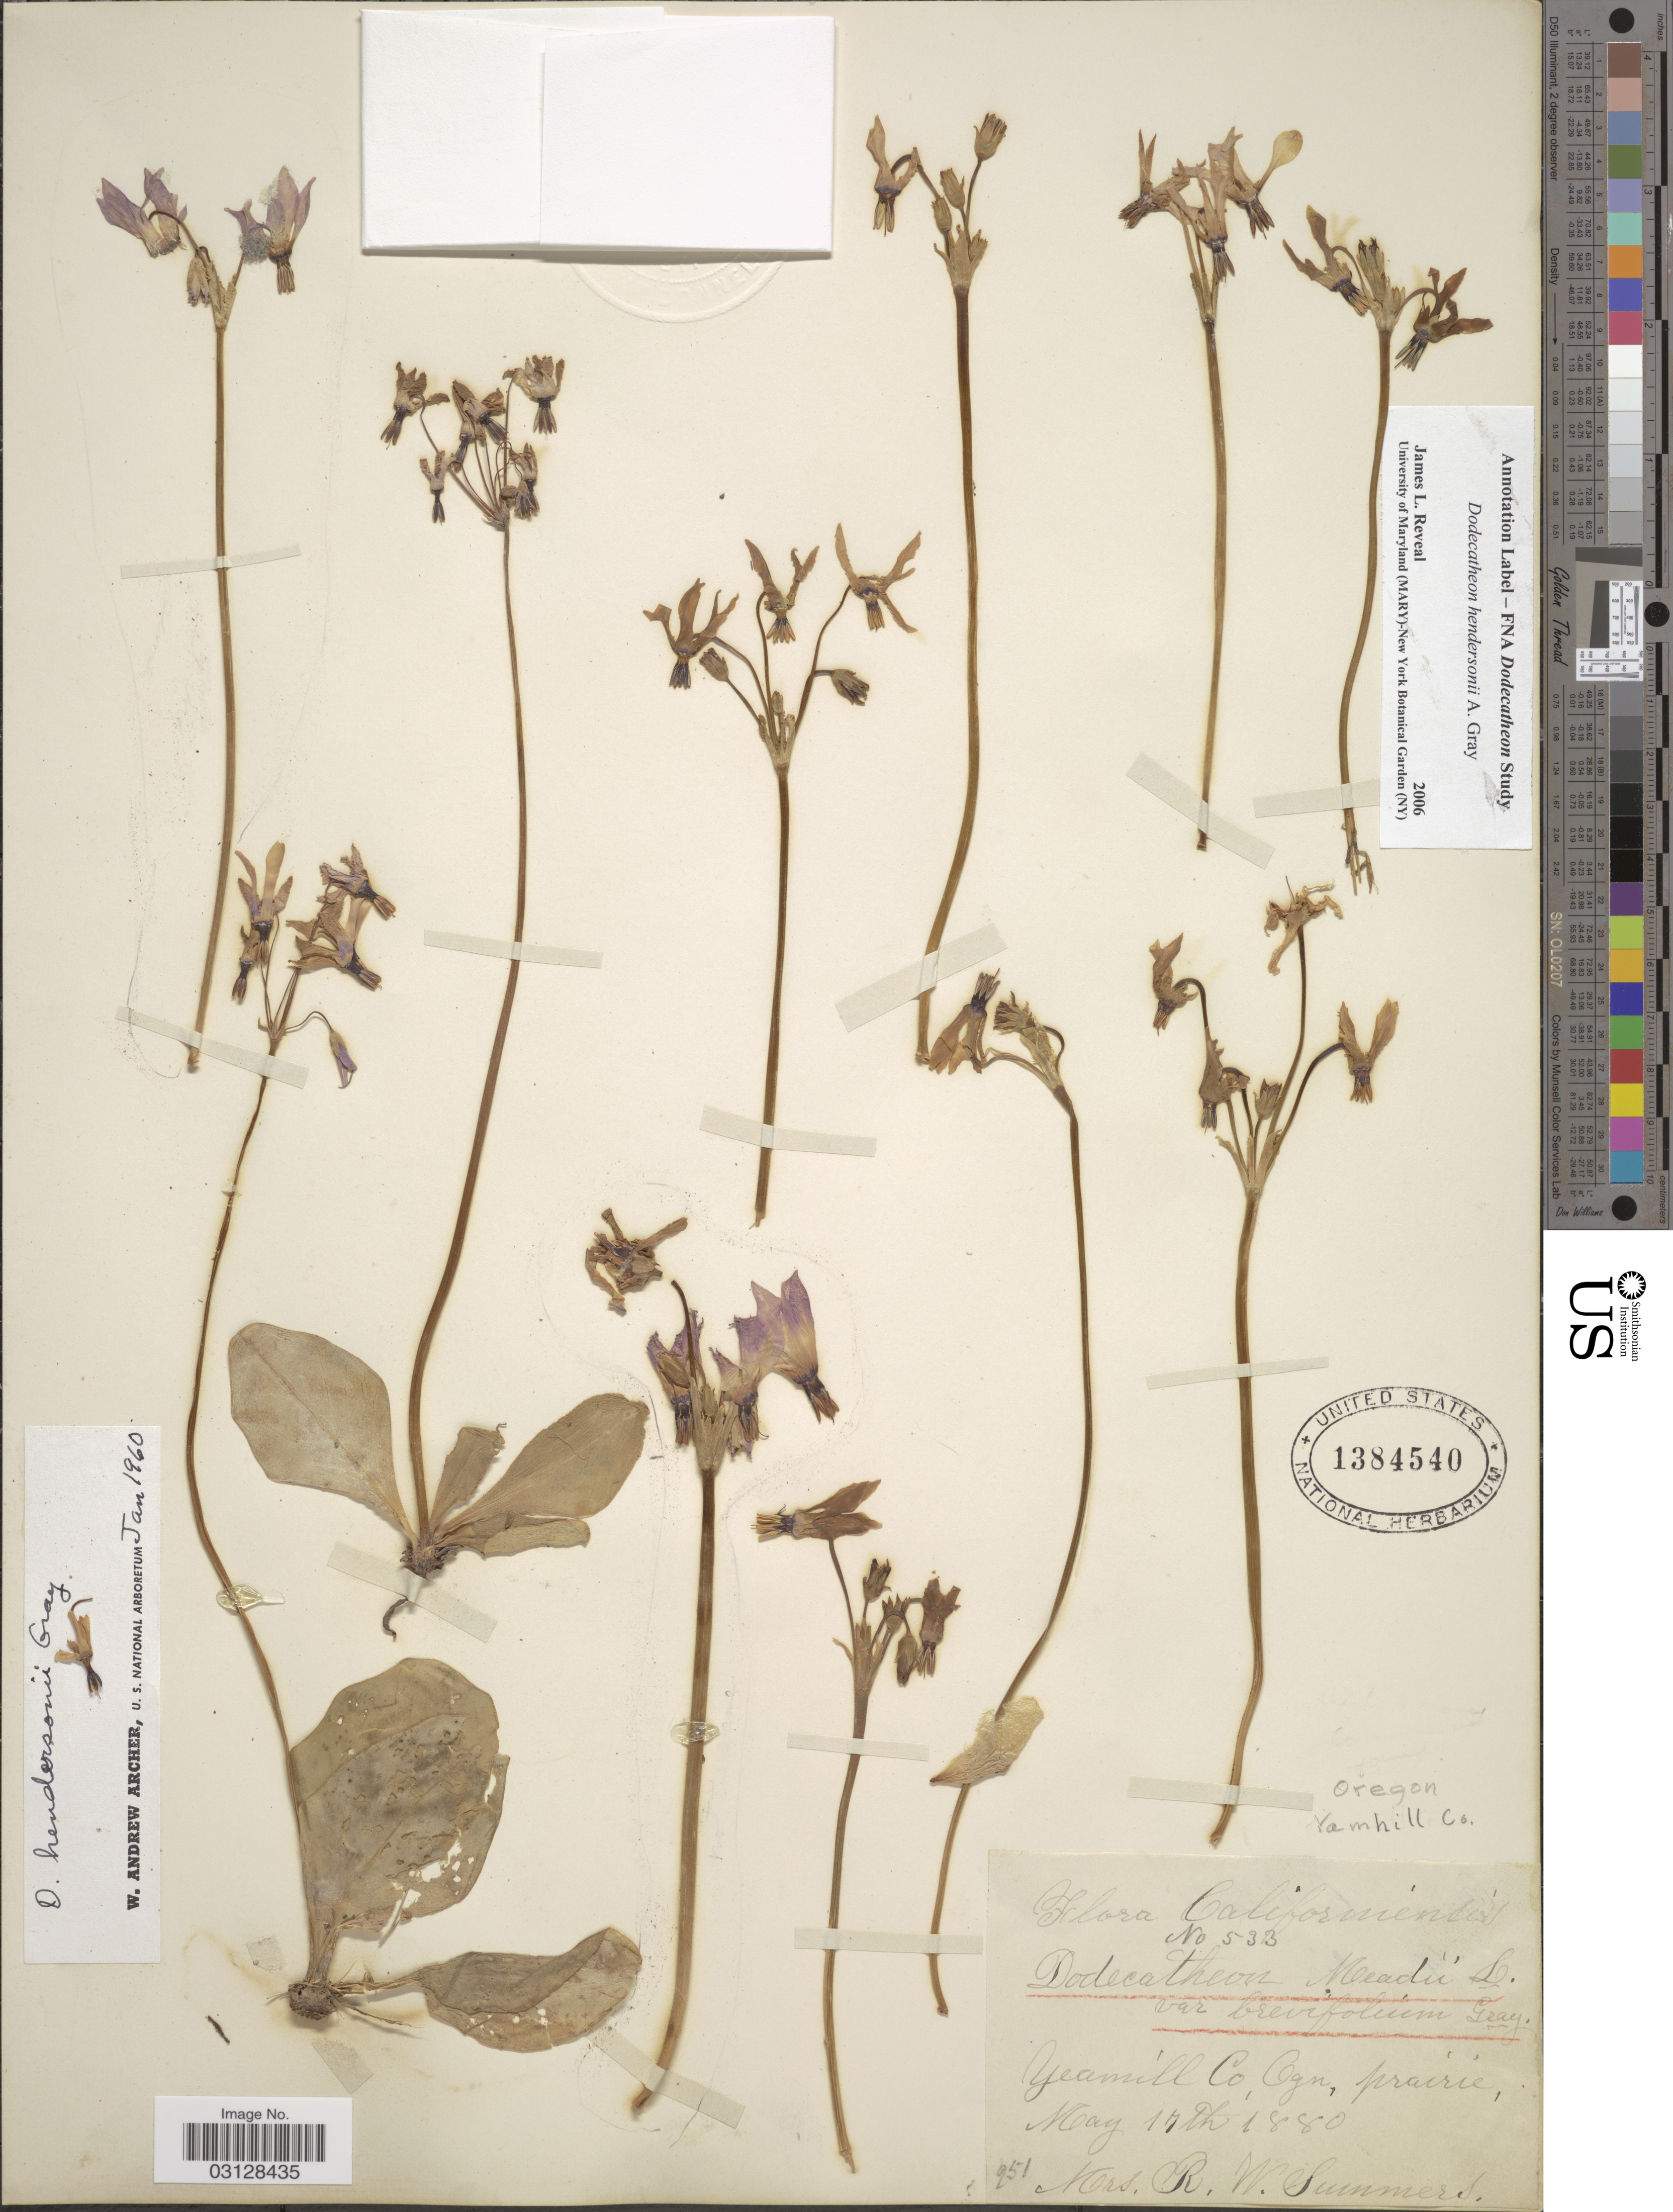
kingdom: Plantae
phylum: Tracheophyta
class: Magnoliopsida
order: Ericales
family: Primulaceae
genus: Dodecatheon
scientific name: Dodecatheon hendersonii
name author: A. Gray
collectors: R. Summers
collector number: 533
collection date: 1880-05-17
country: United States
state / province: Oregon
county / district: Yamhill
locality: Yeamill Co, Ogn. Yamhill Co.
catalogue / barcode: US 1384540